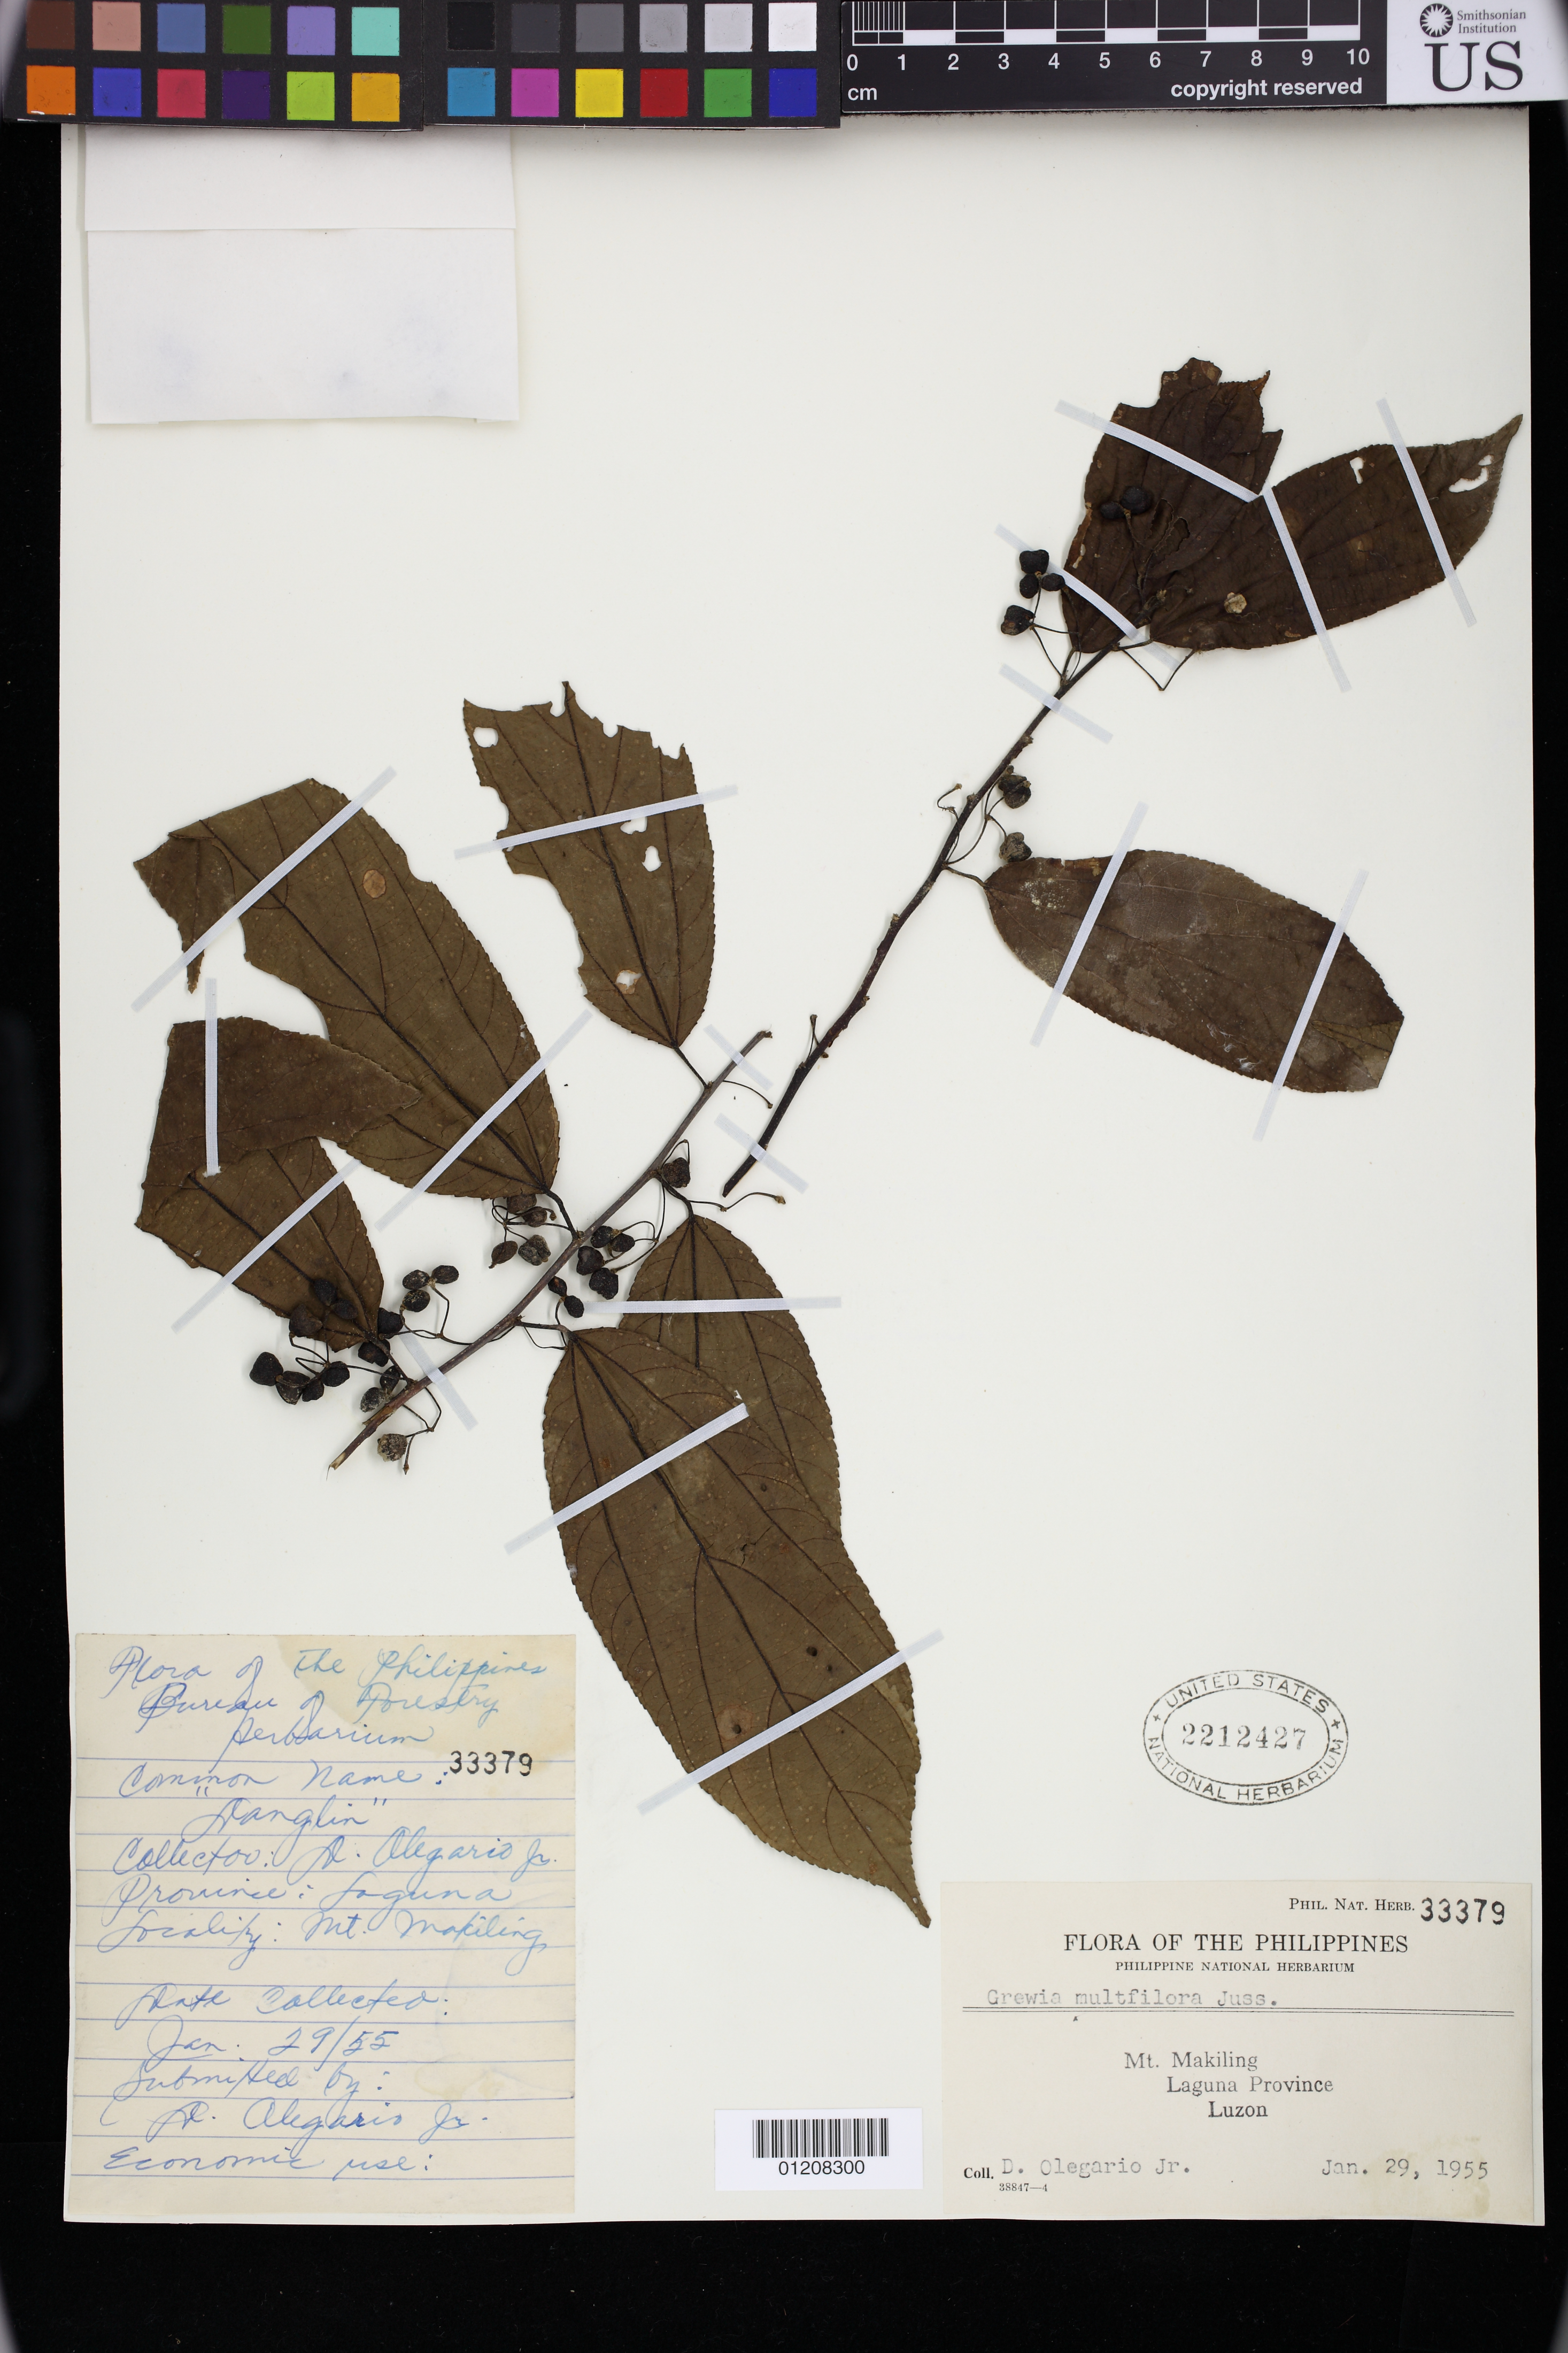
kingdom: Plantae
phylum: Tracheophyta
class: Magnoliopsida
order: Malvales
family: Malvaceae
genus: Grewia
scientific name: Grewia multiflora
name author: Juss.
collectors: D. Olegario, Jr.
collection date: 1955-01-29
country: Philippines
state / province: Calabarzon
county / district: Laguna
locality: Mt. Makiling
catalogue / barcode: US 2212427